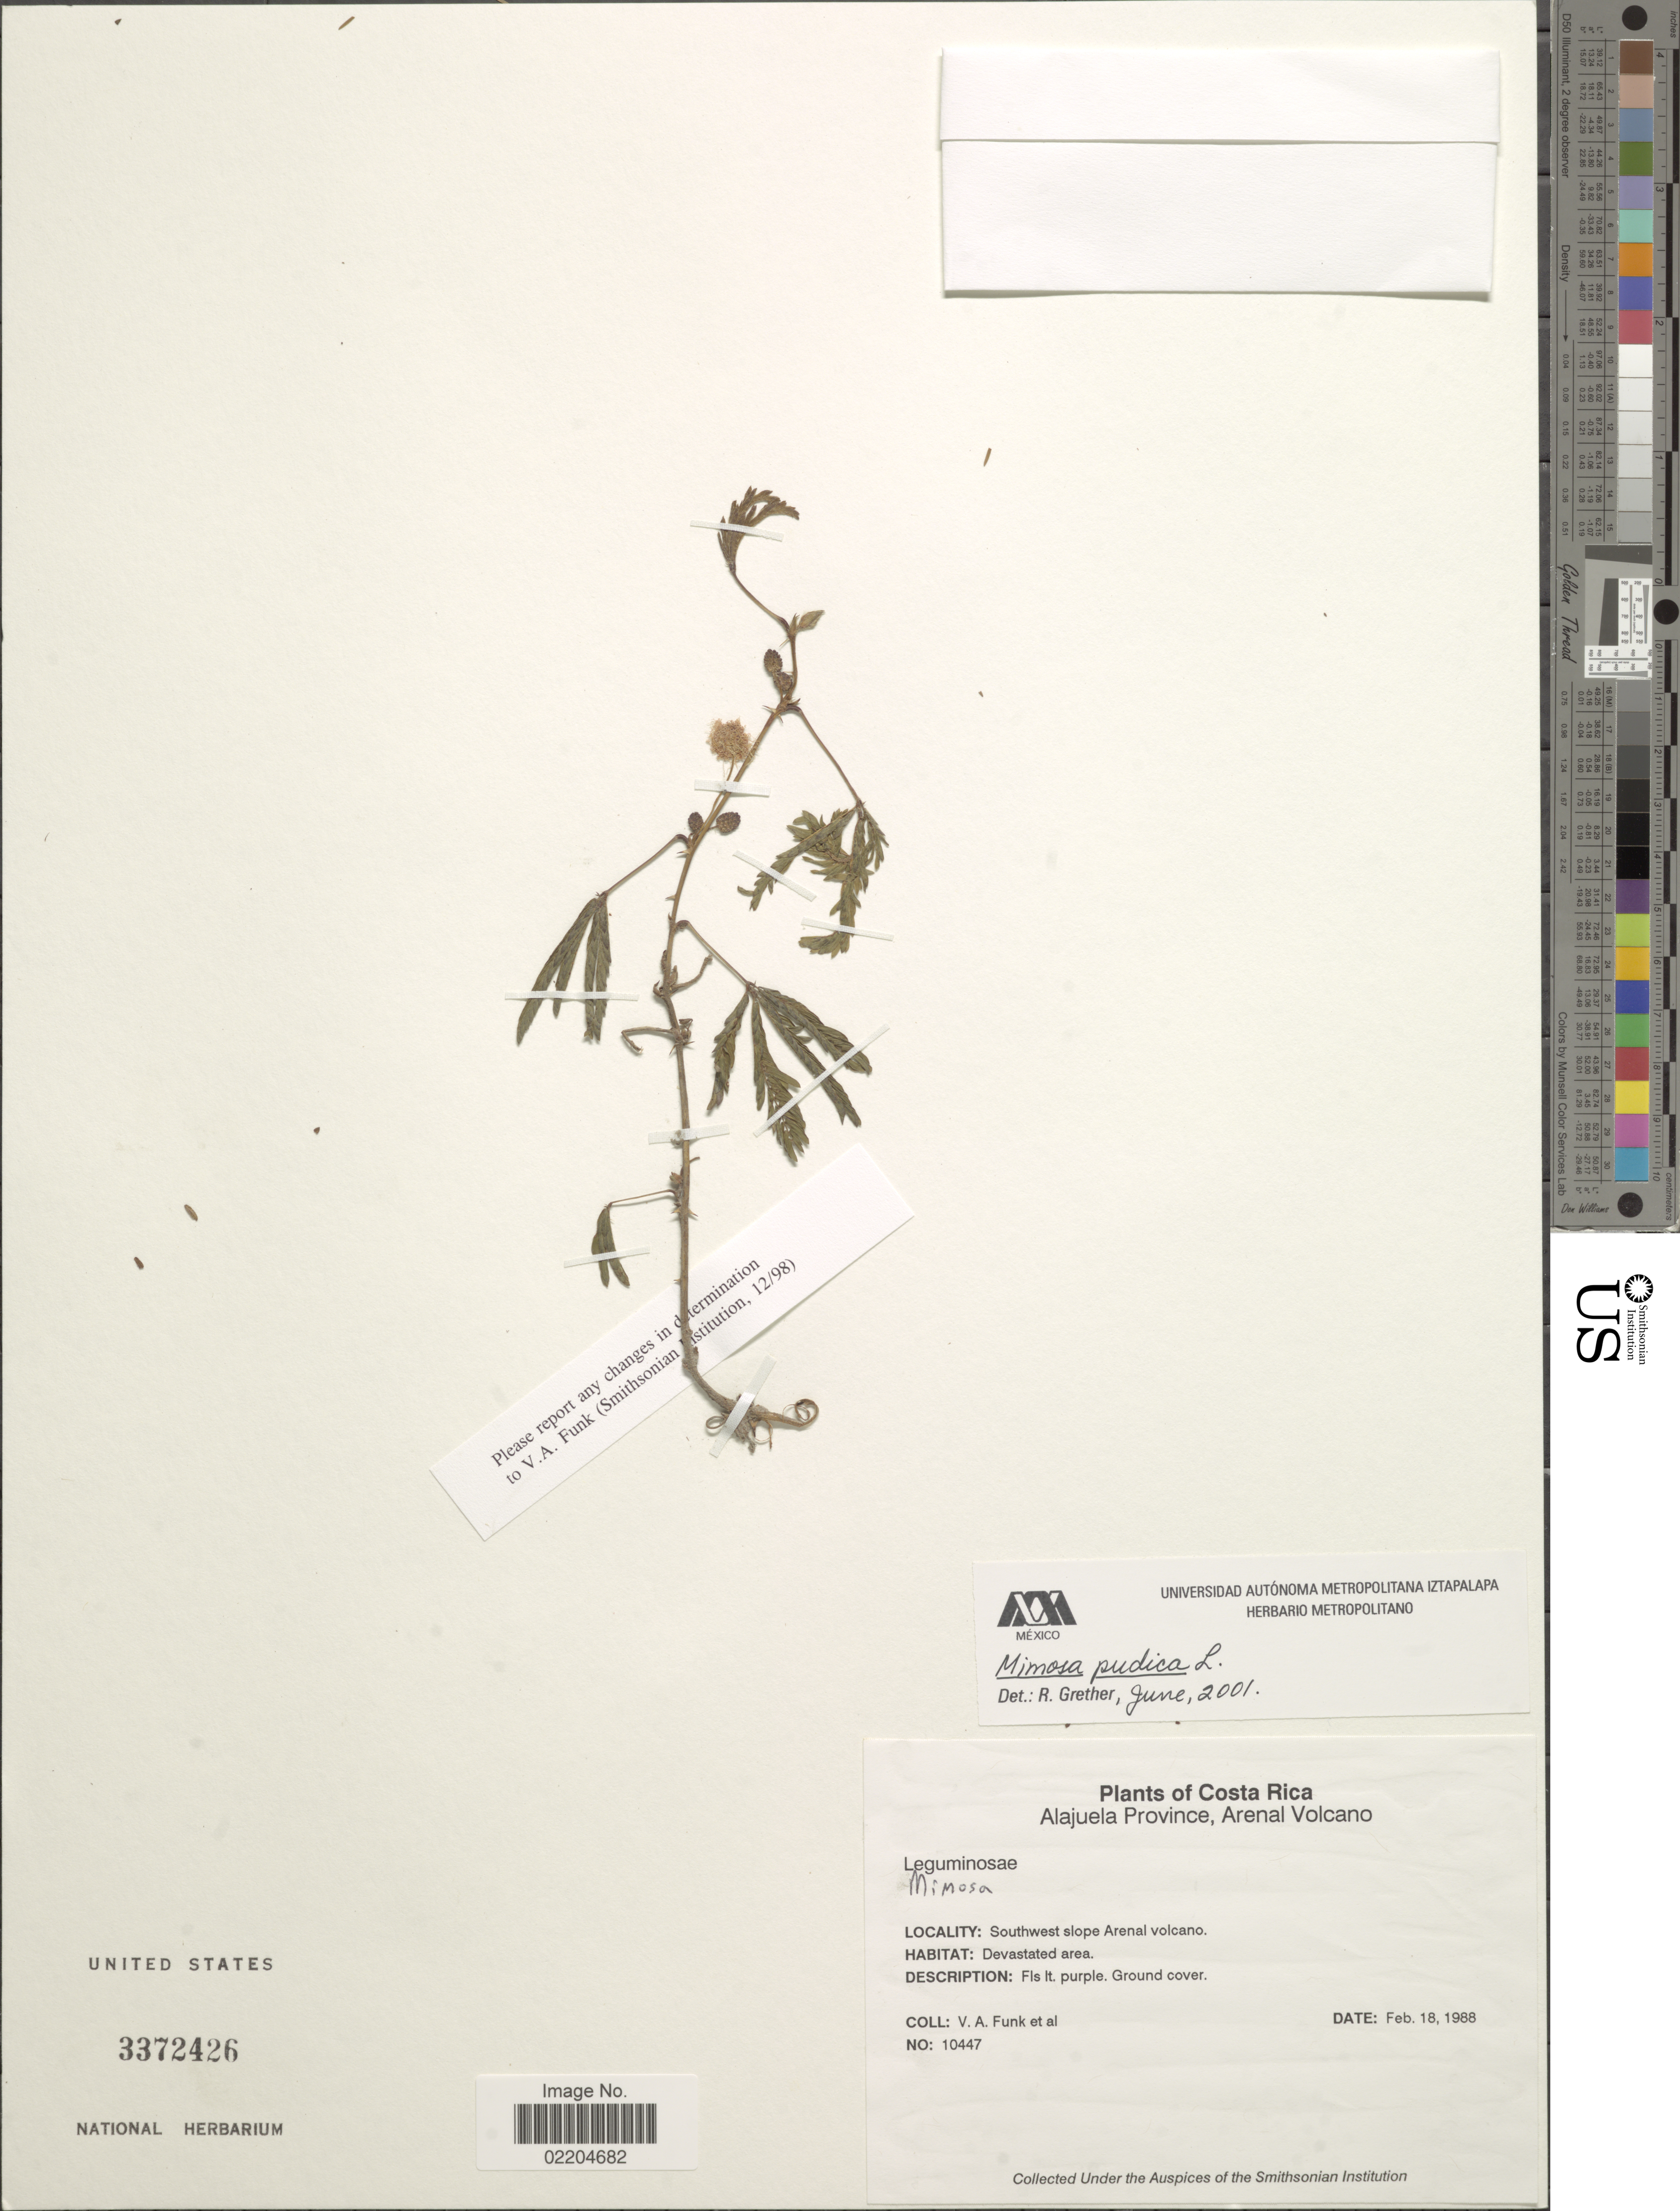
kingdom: Plantae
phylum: Tracheophyta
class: Magnoliopsida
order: Fabales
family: Fabaceae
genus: Mimosa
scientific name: Mimosa pudica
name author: L.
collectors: V. Funk & et al.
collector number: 10447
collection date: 1988-02-18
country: Costa Rica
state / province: Alajuela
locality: Alajuela Province, Arenal Volcano. Southwest slope Arenal volcano.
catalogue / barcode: US 3372426